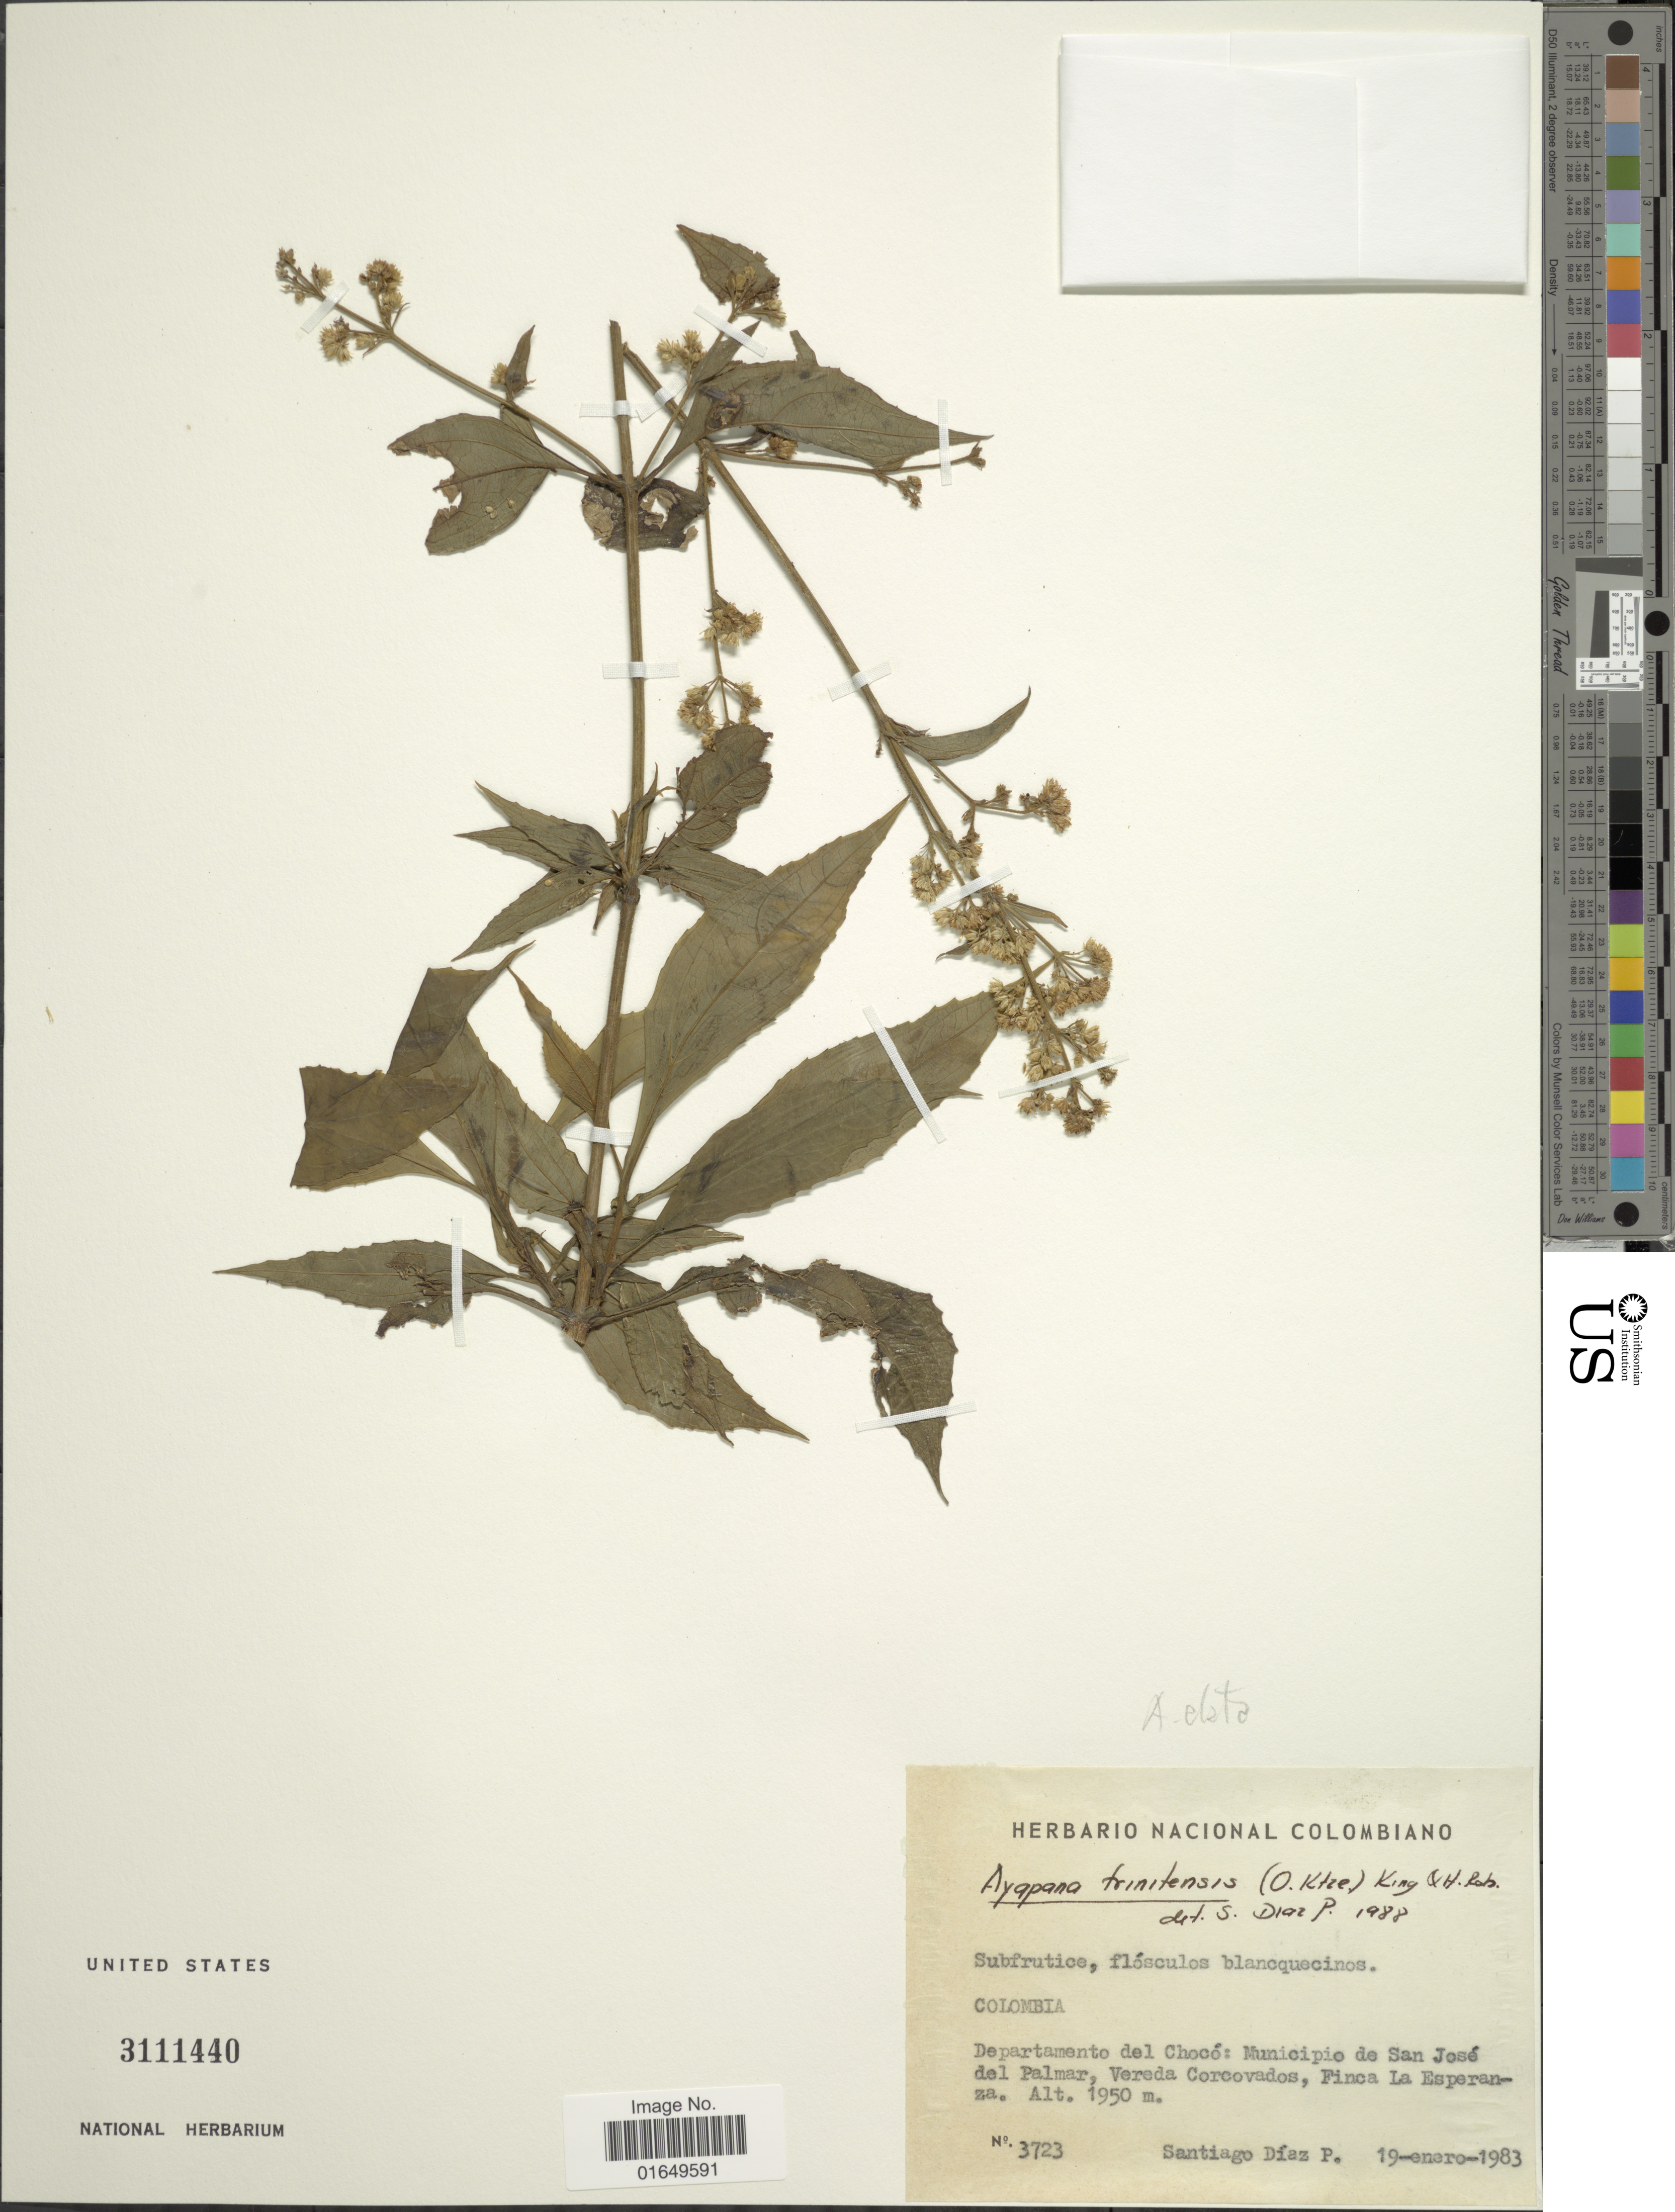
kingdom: Plantae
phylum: Tracheophyta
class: Magnoliopsida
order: Asterales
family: Asteraceae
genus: Ayapana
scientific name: Ayapana elata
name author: (Steetz) R.M. King & H. Rob.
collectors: S. Díaz Píedrahíta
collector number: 3723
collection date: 1983-01-19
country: Colombia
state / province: Chocó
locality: Municipio de San José del Palmar, Vereda Corcovados, Finca La Esperanza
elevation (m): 1950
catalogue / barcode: US 3111440